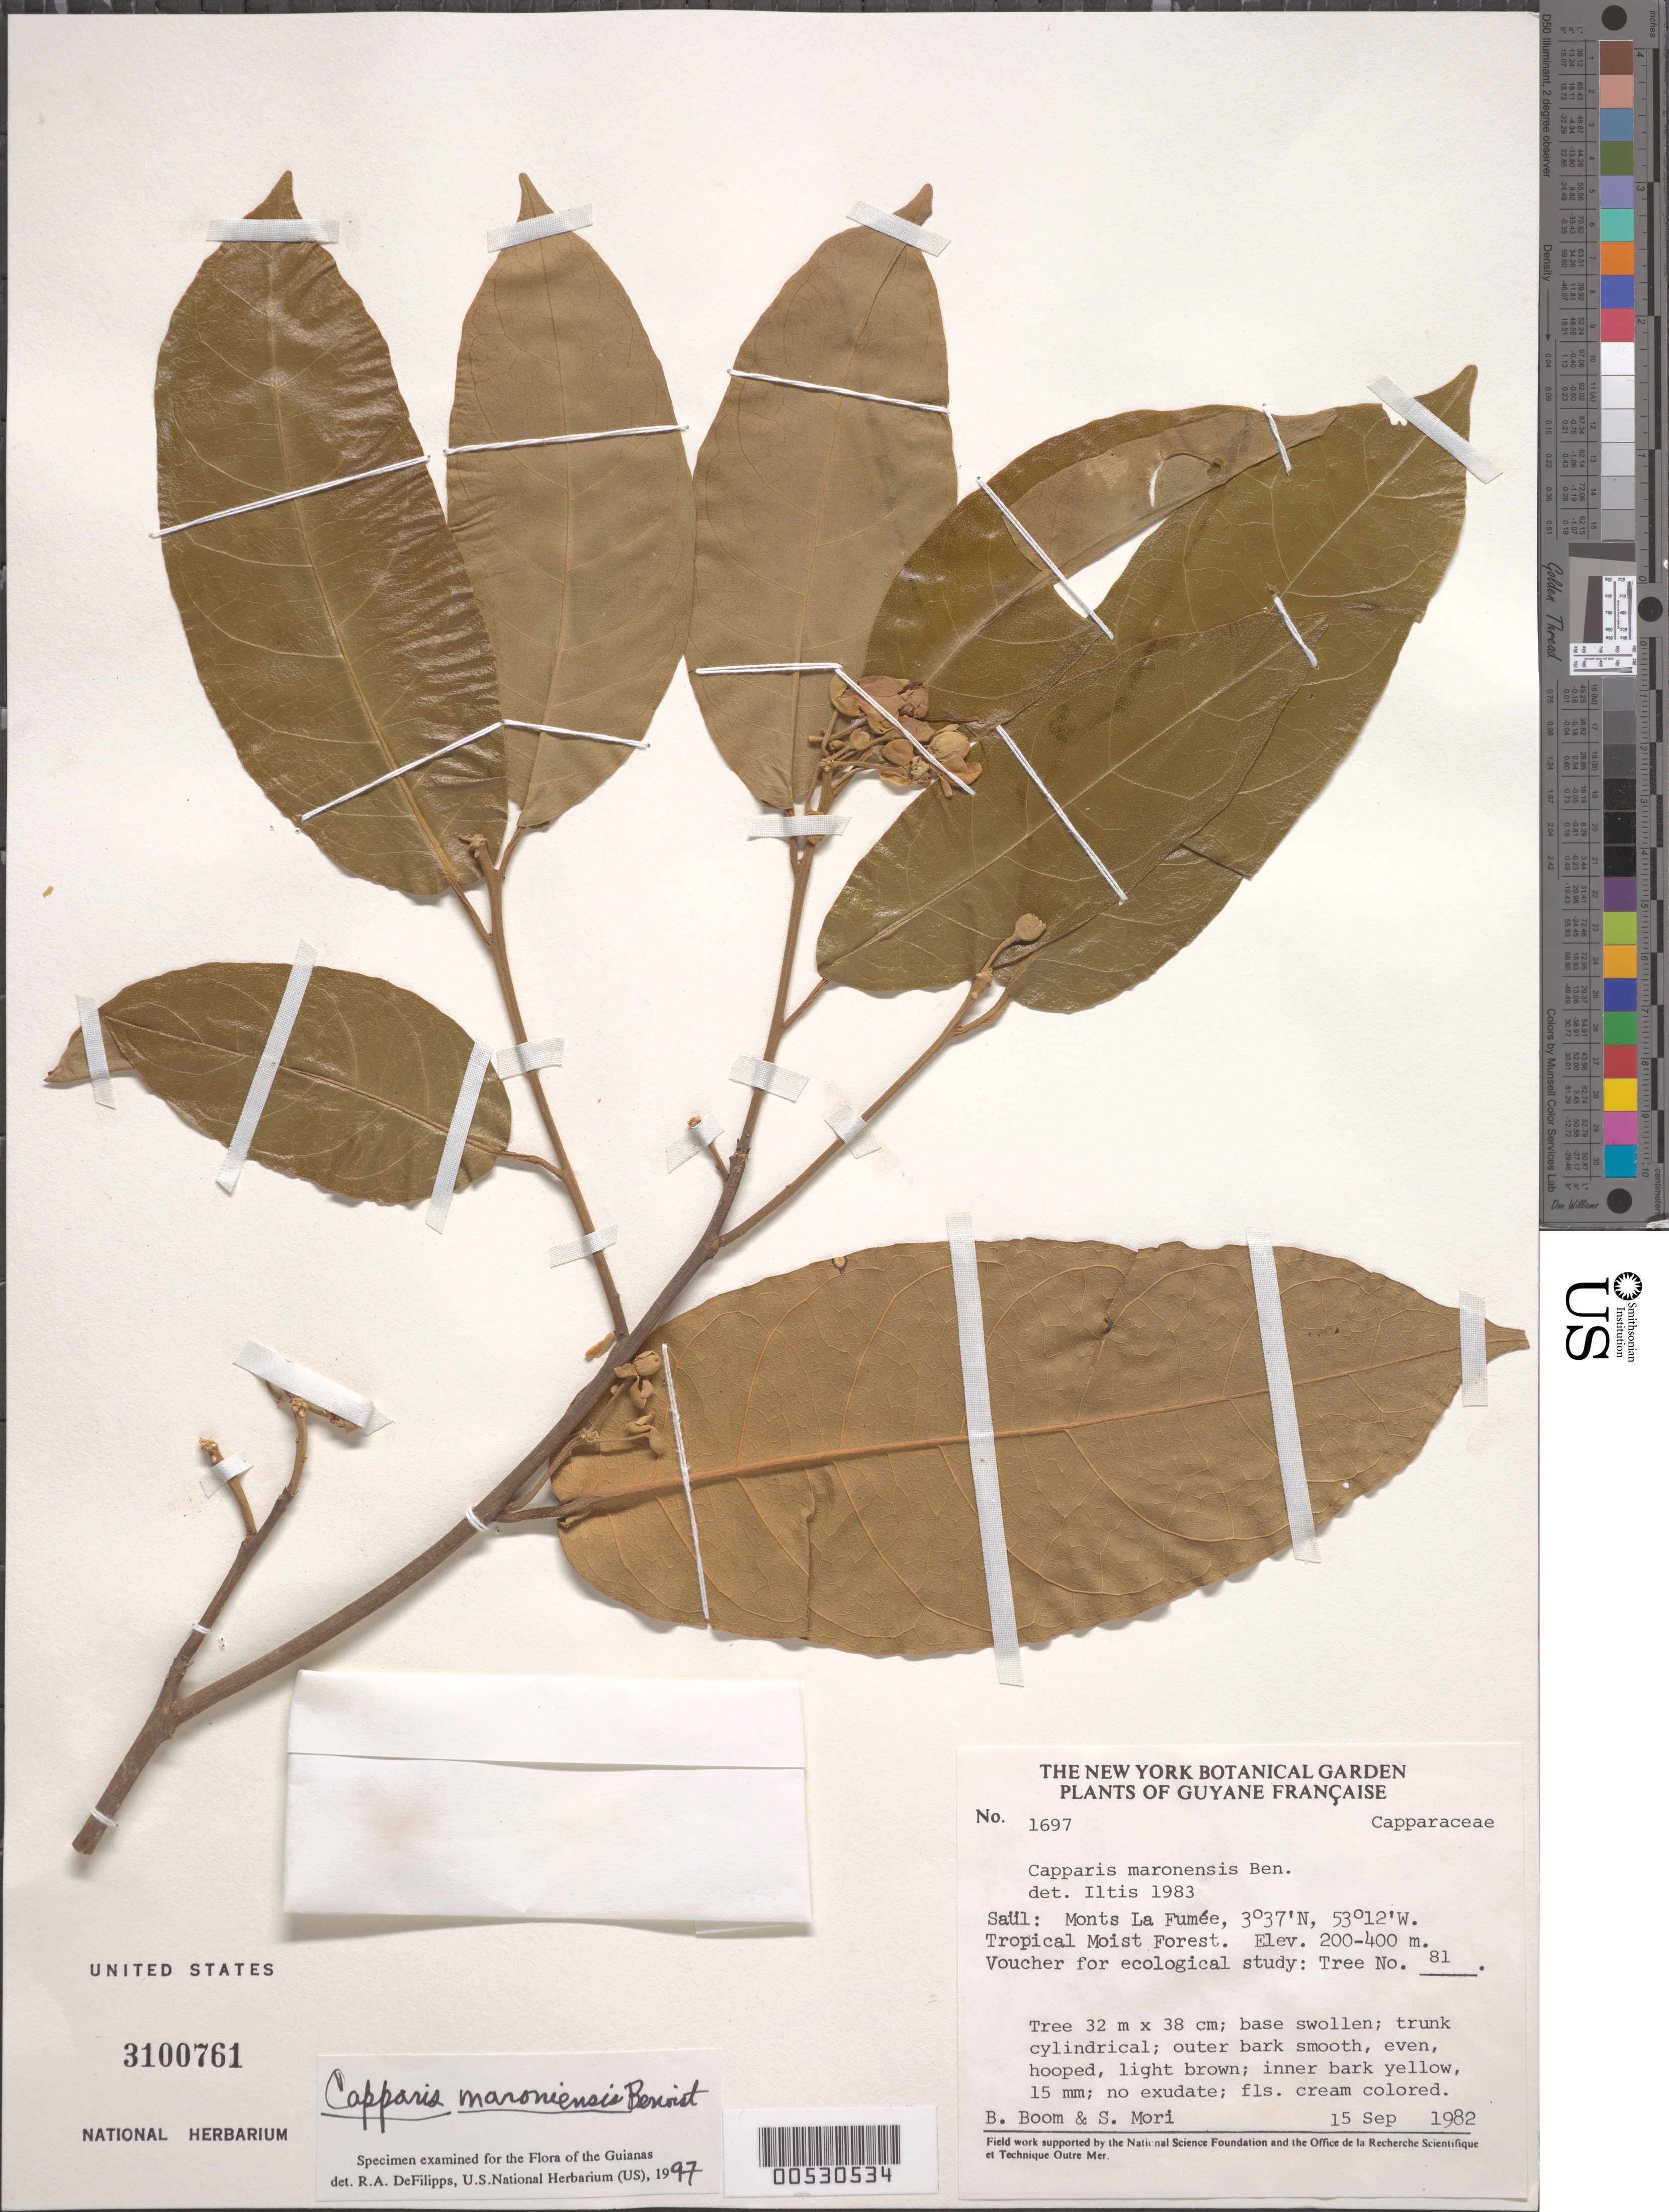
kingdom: Plantae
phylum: Tracheophyta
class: Magnoliopsida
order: Brassicales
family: Capparaceae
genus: Capparis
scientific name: Capparis maroniensis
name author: Benoist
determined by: DeFilipps, R. A.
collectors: B. M. Boom & S. Mori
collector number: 1697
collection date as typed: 15-Sep-82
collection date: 1982-09-15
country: French Guiana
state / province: Saint-Laurent-du-Maroni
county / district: Saül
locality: Saül, Monts La Fumée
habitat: Tropical moist forest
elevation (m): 200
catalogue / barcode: US 3100761